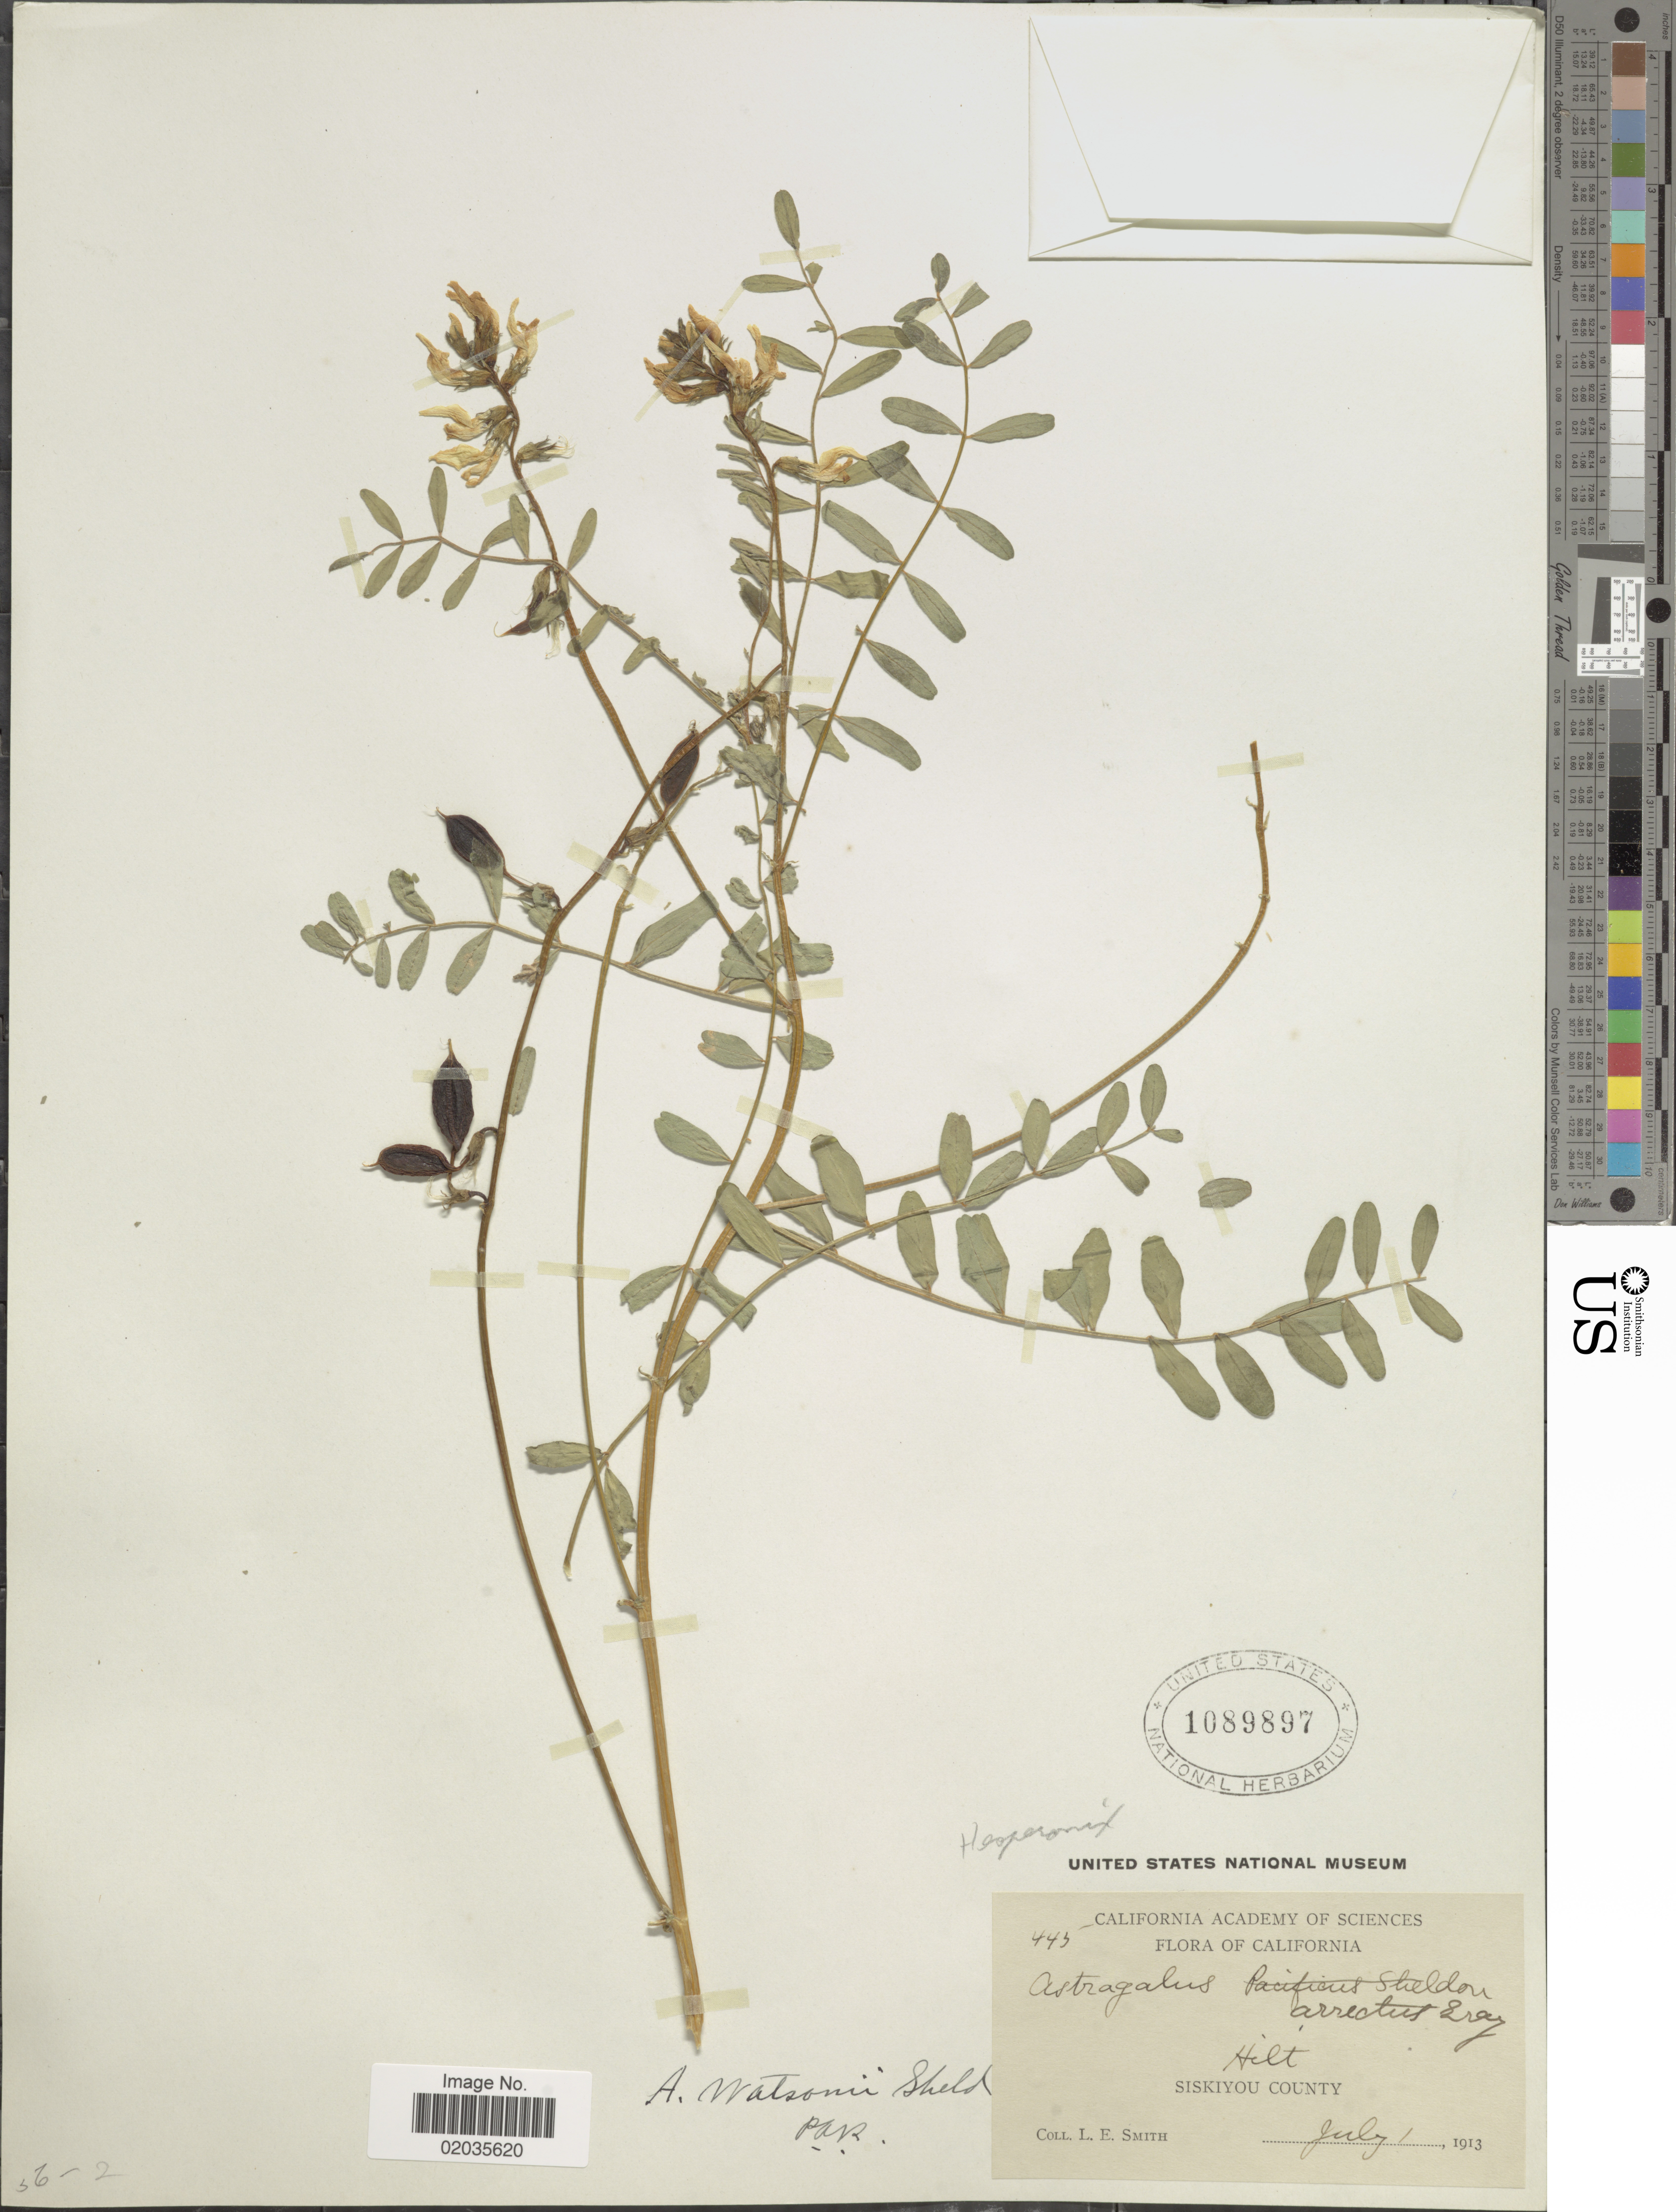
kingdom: Plantae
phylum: Tracheophyta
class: Magnoliopsida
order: Fabales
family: Fabaceae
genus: Astragalus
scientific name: Astragalus watsonii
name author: E. Sheld.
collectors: L. E. Smith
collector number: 445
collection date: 1913-07-01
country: United States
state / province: California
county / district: Siskiyou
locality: Siskiyou County. Hilt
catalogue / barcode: US 1089897